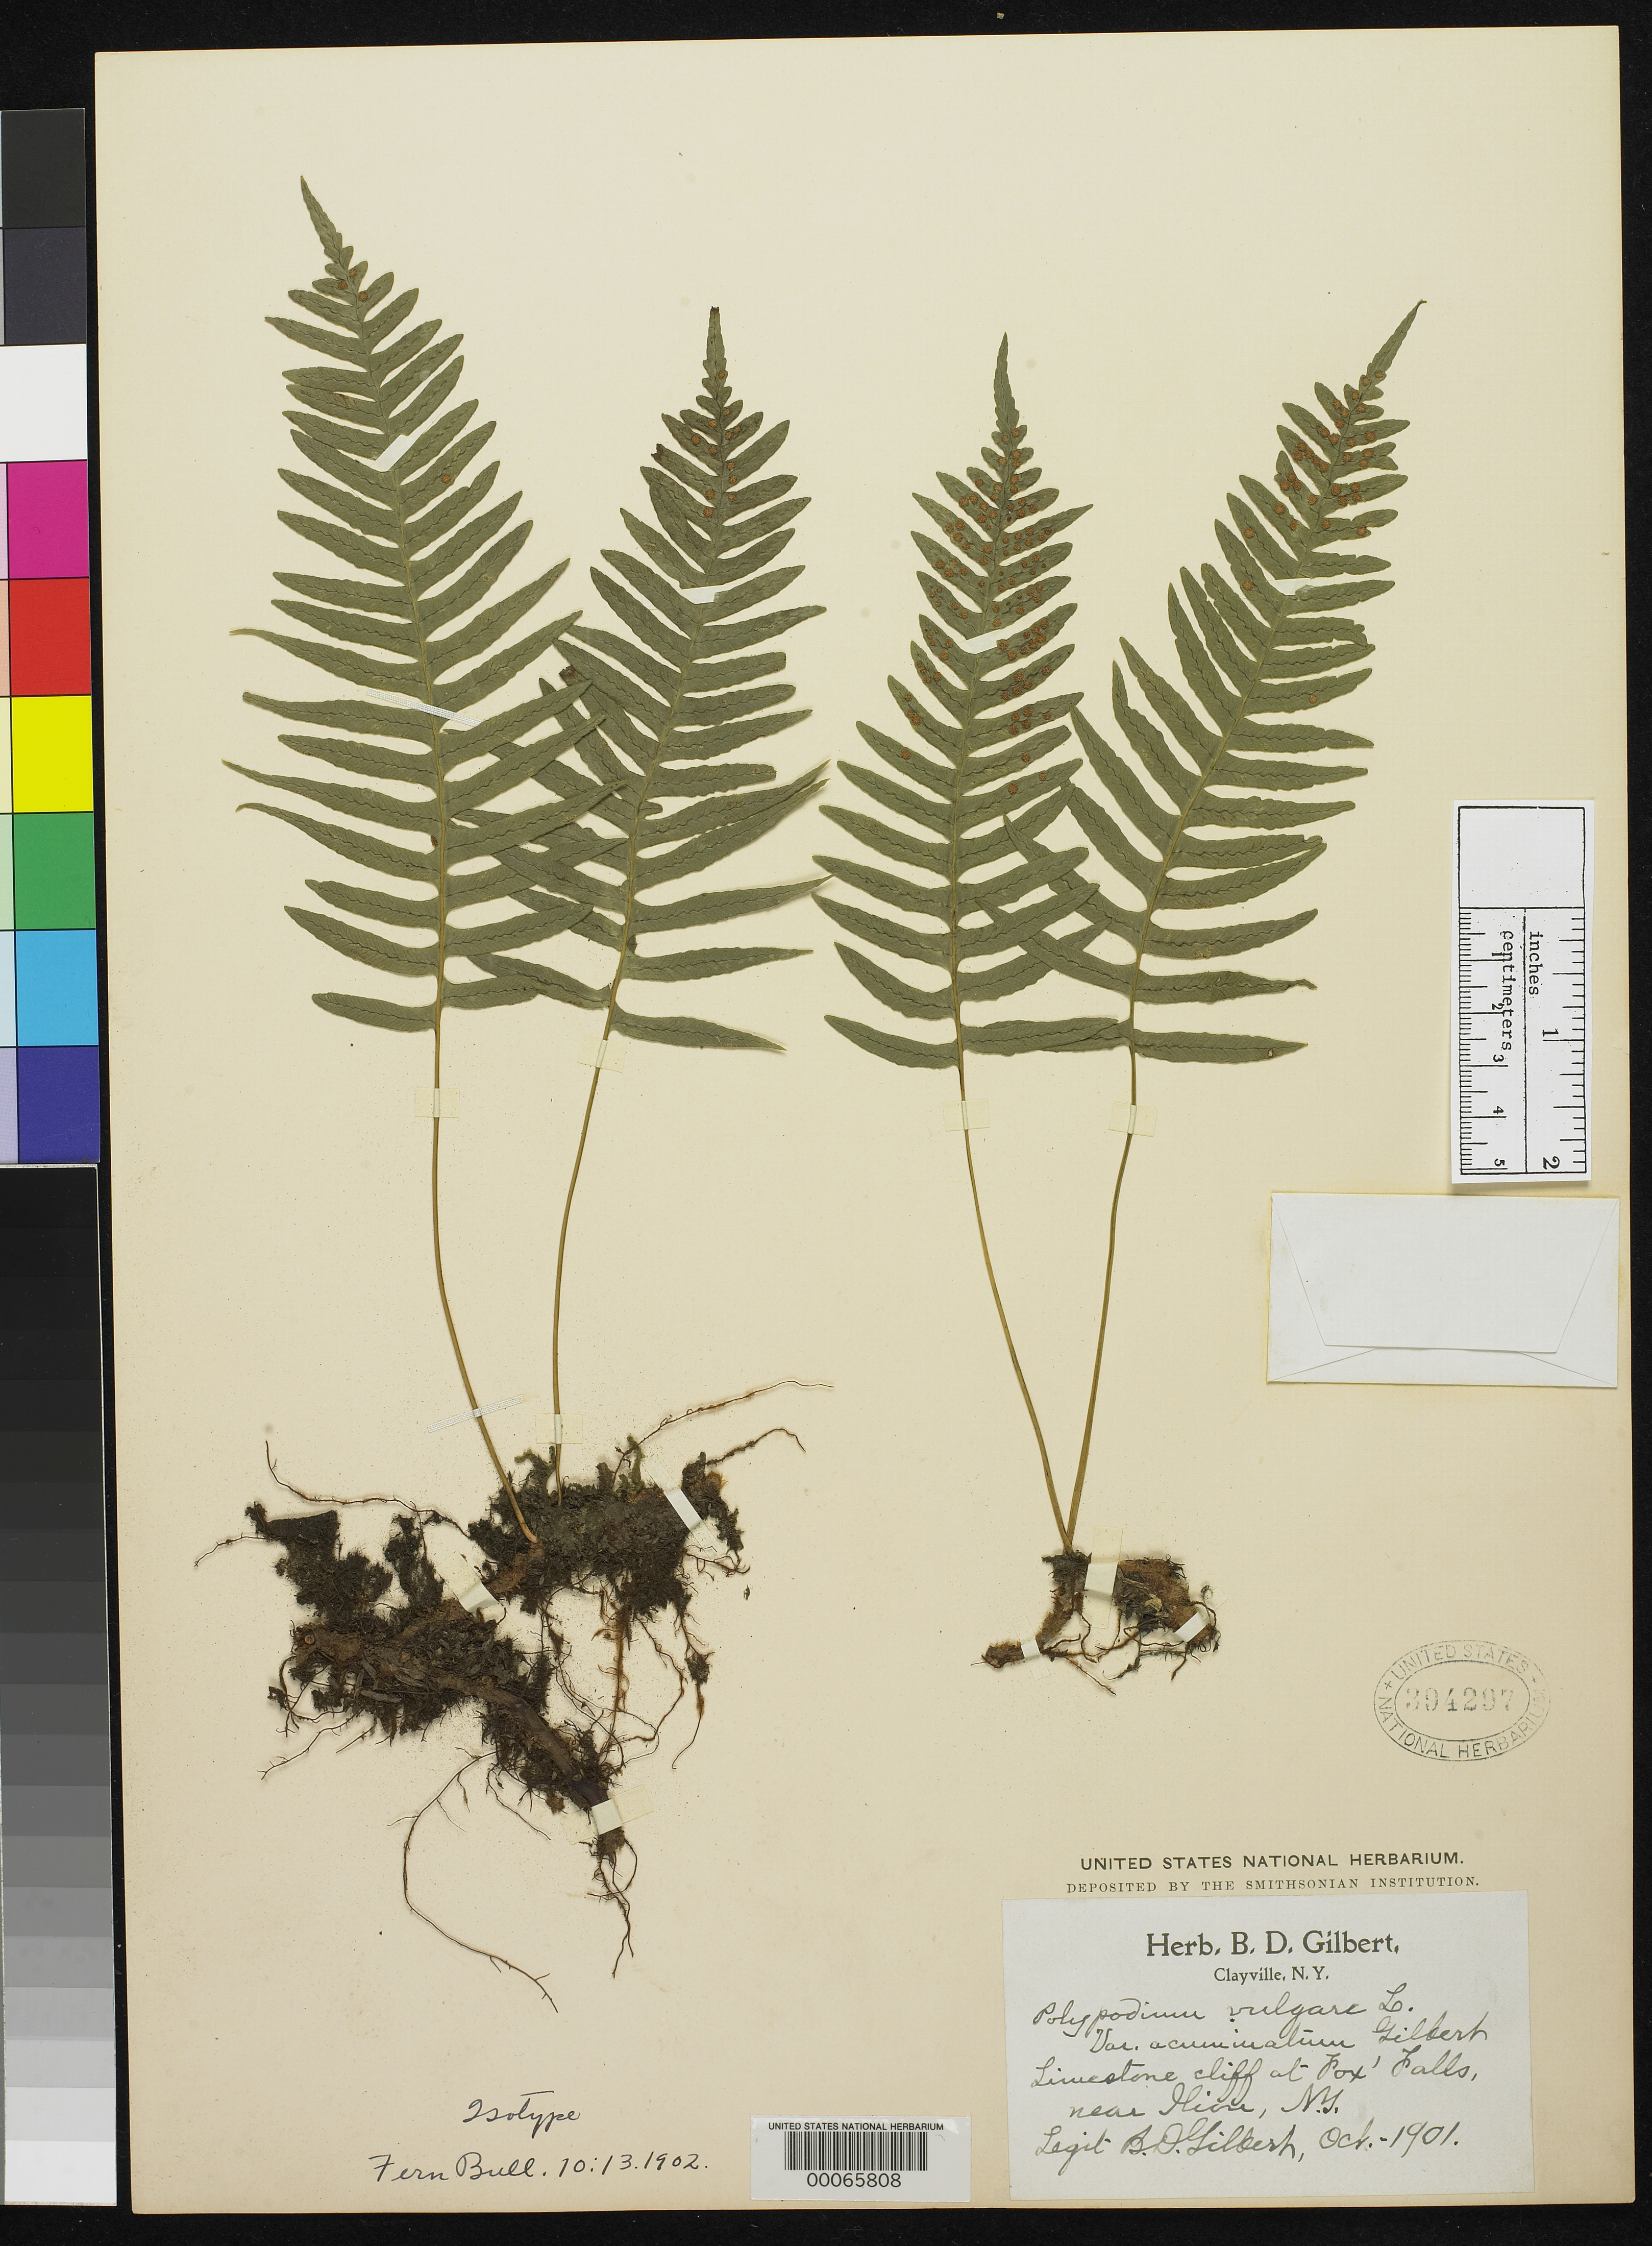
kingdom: Plantae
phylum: Tracheophyta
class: Polypodiopsida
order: Polypodiales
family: Polypodiaceae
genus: Polypodium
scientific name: Polypodium vulgare var. acuminatum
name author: Gilbert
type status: Type Collection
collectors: B. Gilbert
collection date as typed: Oct 1901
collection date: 1901-10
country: United States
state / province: New York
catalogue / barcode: US 394297